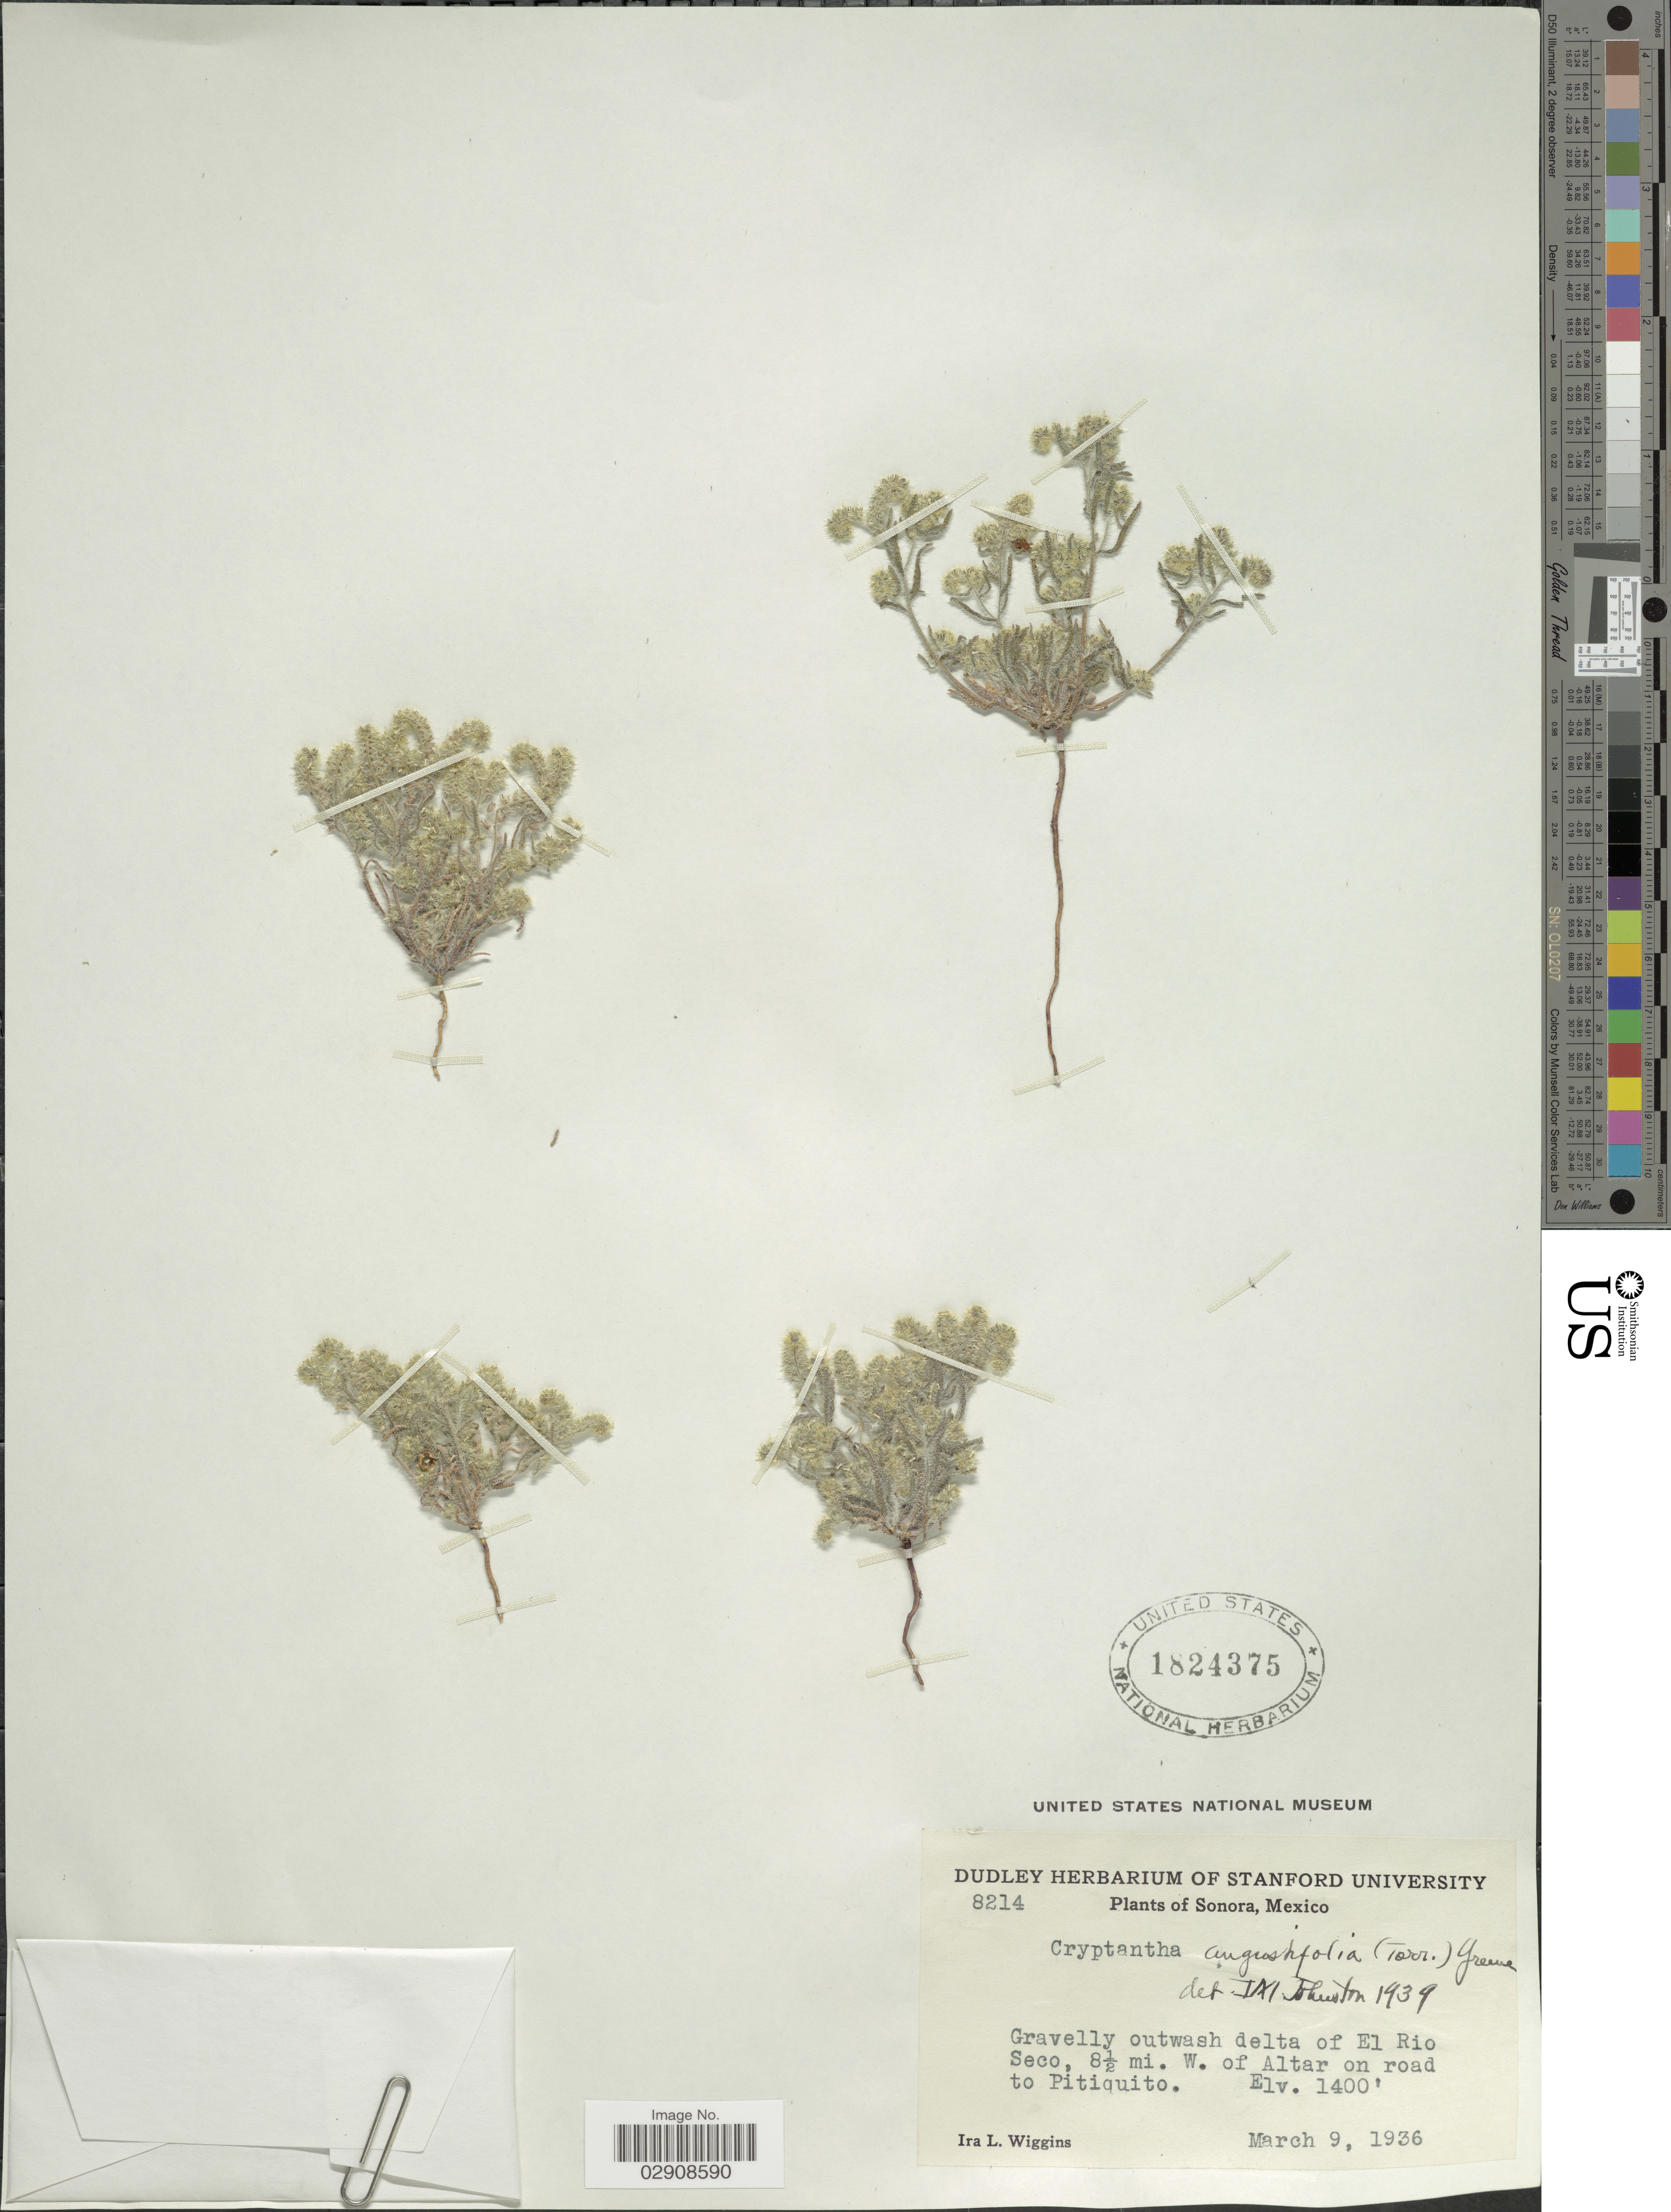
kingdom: Plantae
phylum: Tracheophyta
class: Magnoliopsida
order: Boraginales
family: Boraginaceae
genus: Cryptantha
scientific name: Cryptantha angustifolia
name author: (Torr.) Greene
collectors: I. L. Wiggins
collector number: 8214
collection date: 1936-03-09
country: Mexico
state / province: Sonora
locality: Gravelly outwash delta of El Rio Seco, 8½ mi. W. of Altar on road to Pitiquito.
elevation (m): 427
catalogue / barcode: US 1824375